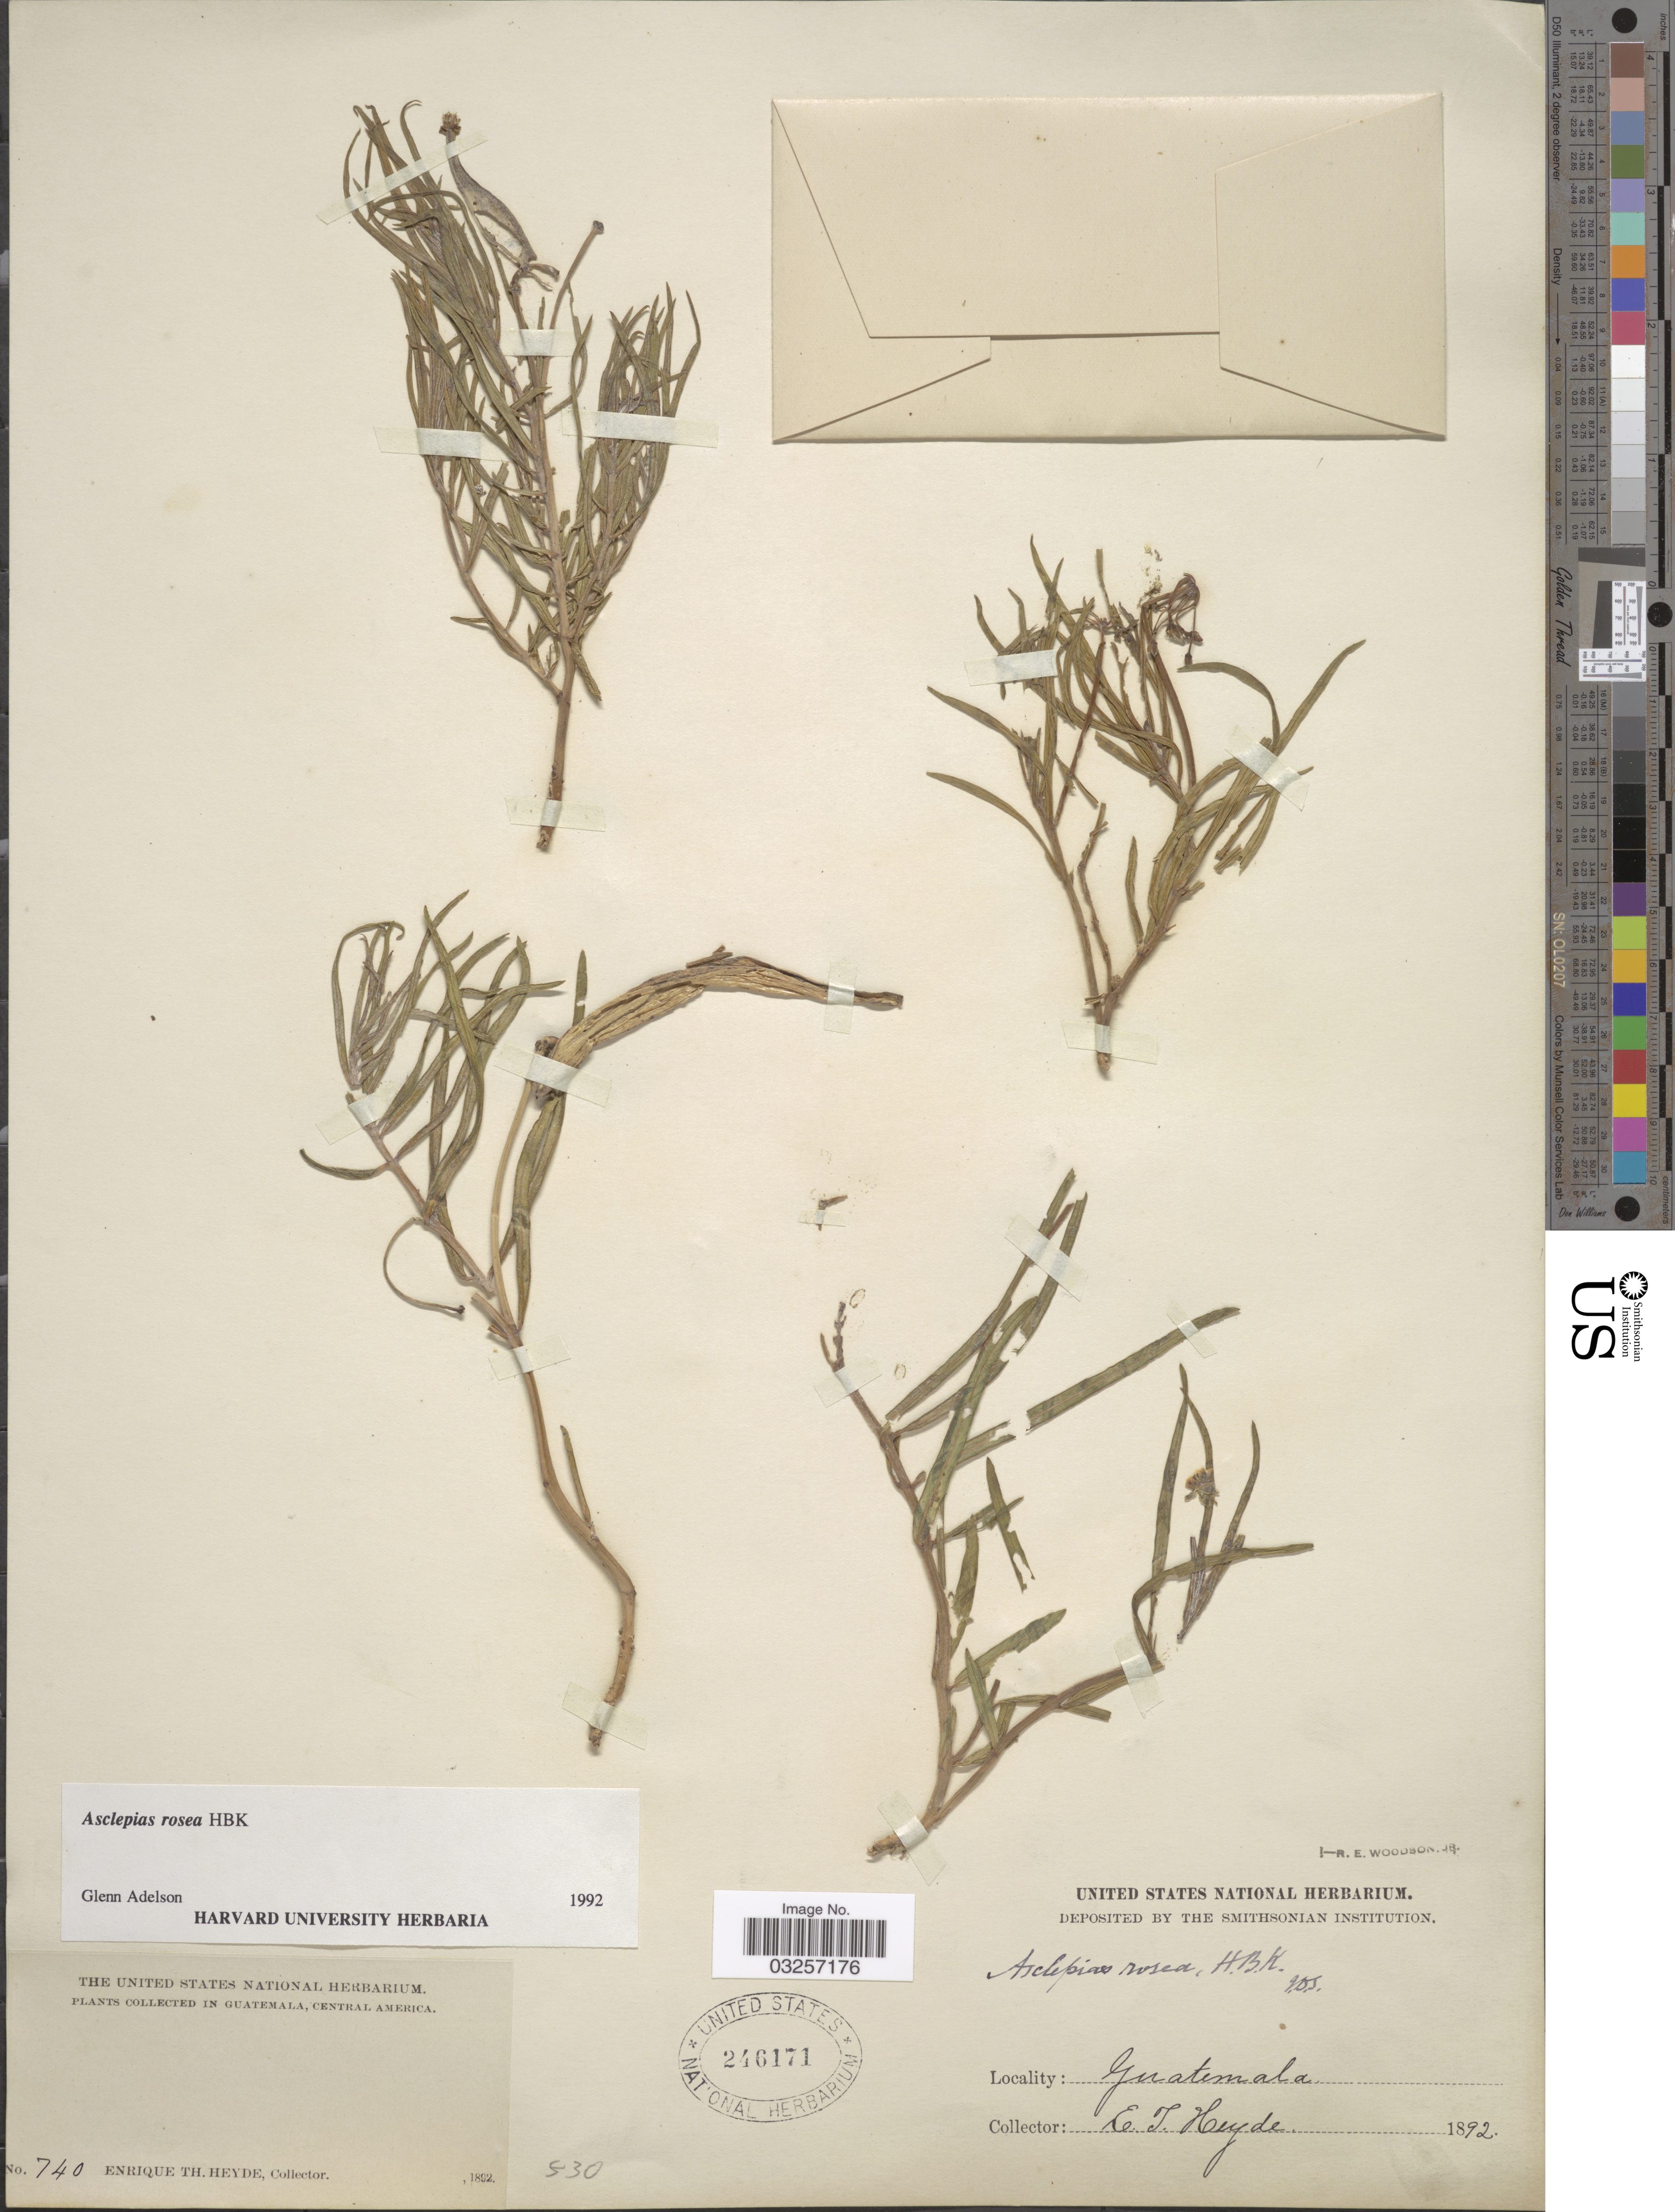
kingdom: Plantae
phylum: Tracheophyta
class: Magnoliopsida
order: Gentianales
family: Apocynaceae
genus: Asclepias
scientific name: Asclepias rosea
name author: Kunth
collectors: E. T. Heyde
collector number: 740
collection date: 1892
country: Guatemala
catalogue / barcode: US 246171